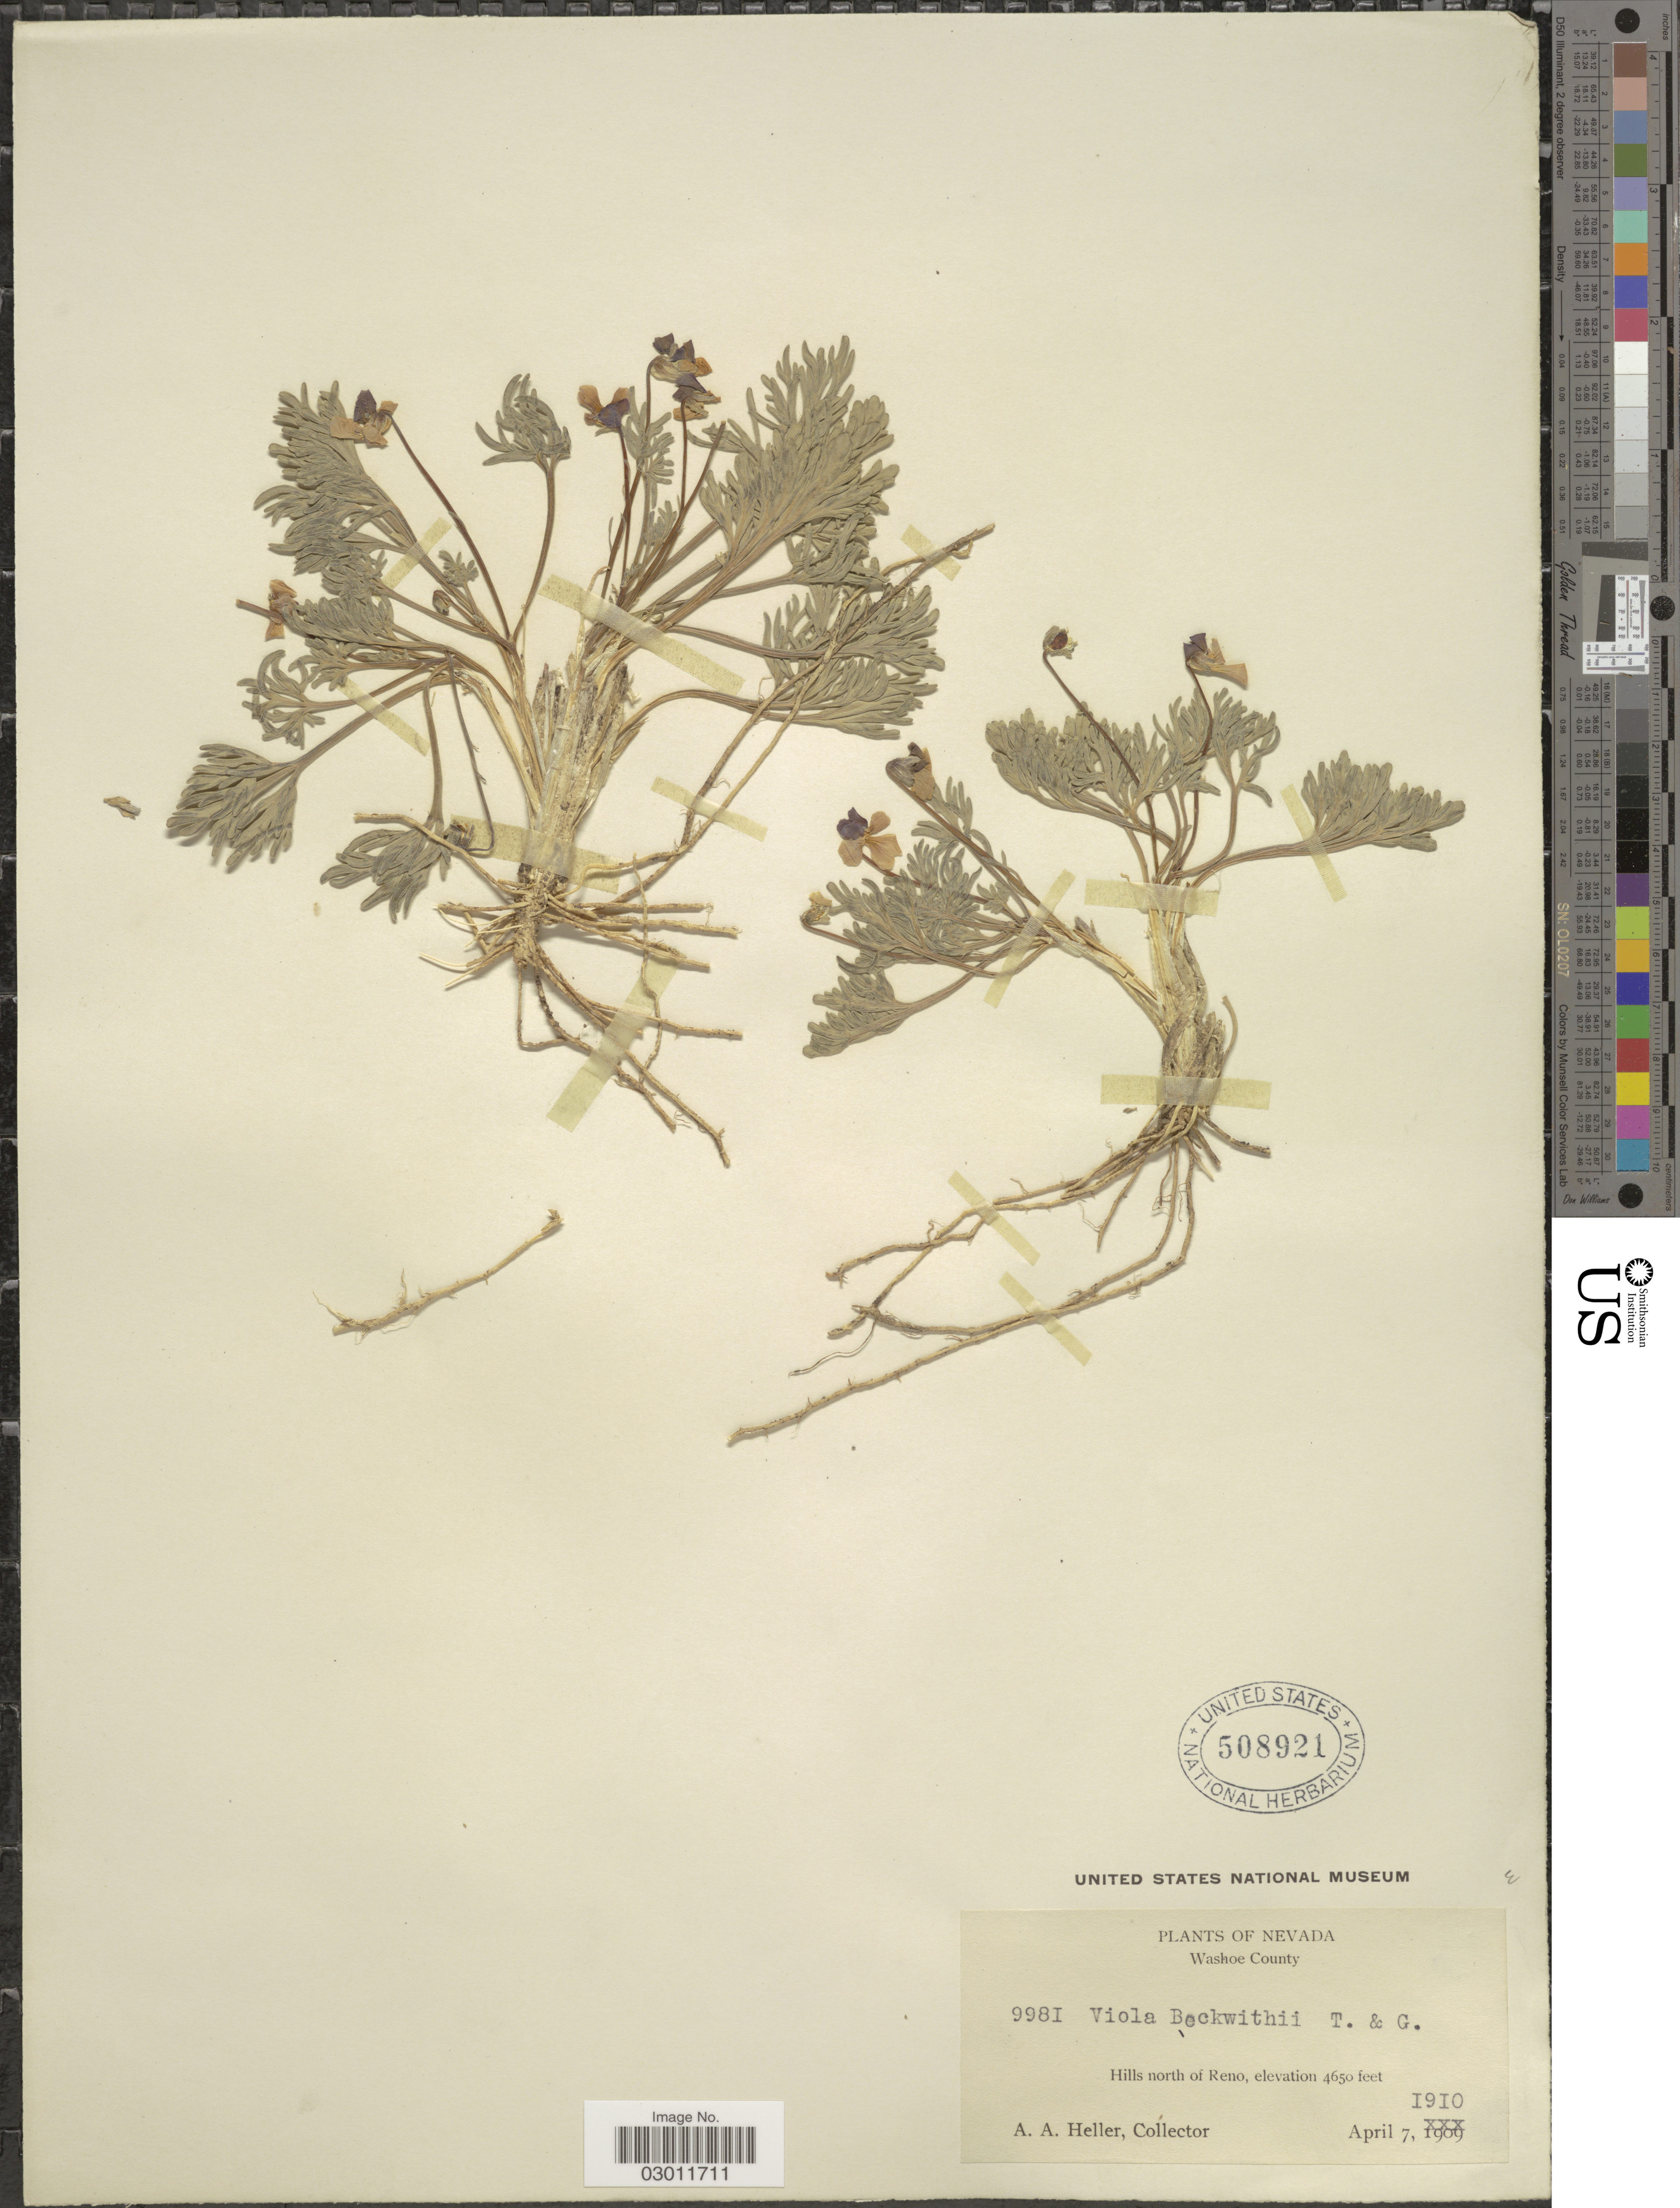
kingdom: Plantae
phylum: Tracheophyta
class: Magnoliopsida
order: Malpighiales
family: Violaceae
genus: Viola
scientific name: Viola beckwithii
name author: Torr.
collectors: A. A. Heller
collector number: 9981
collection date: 1910-04-07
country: United States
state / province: Nevada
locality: Washoe County, Hills north of Reno.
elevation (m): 1417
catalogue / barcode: US 508921